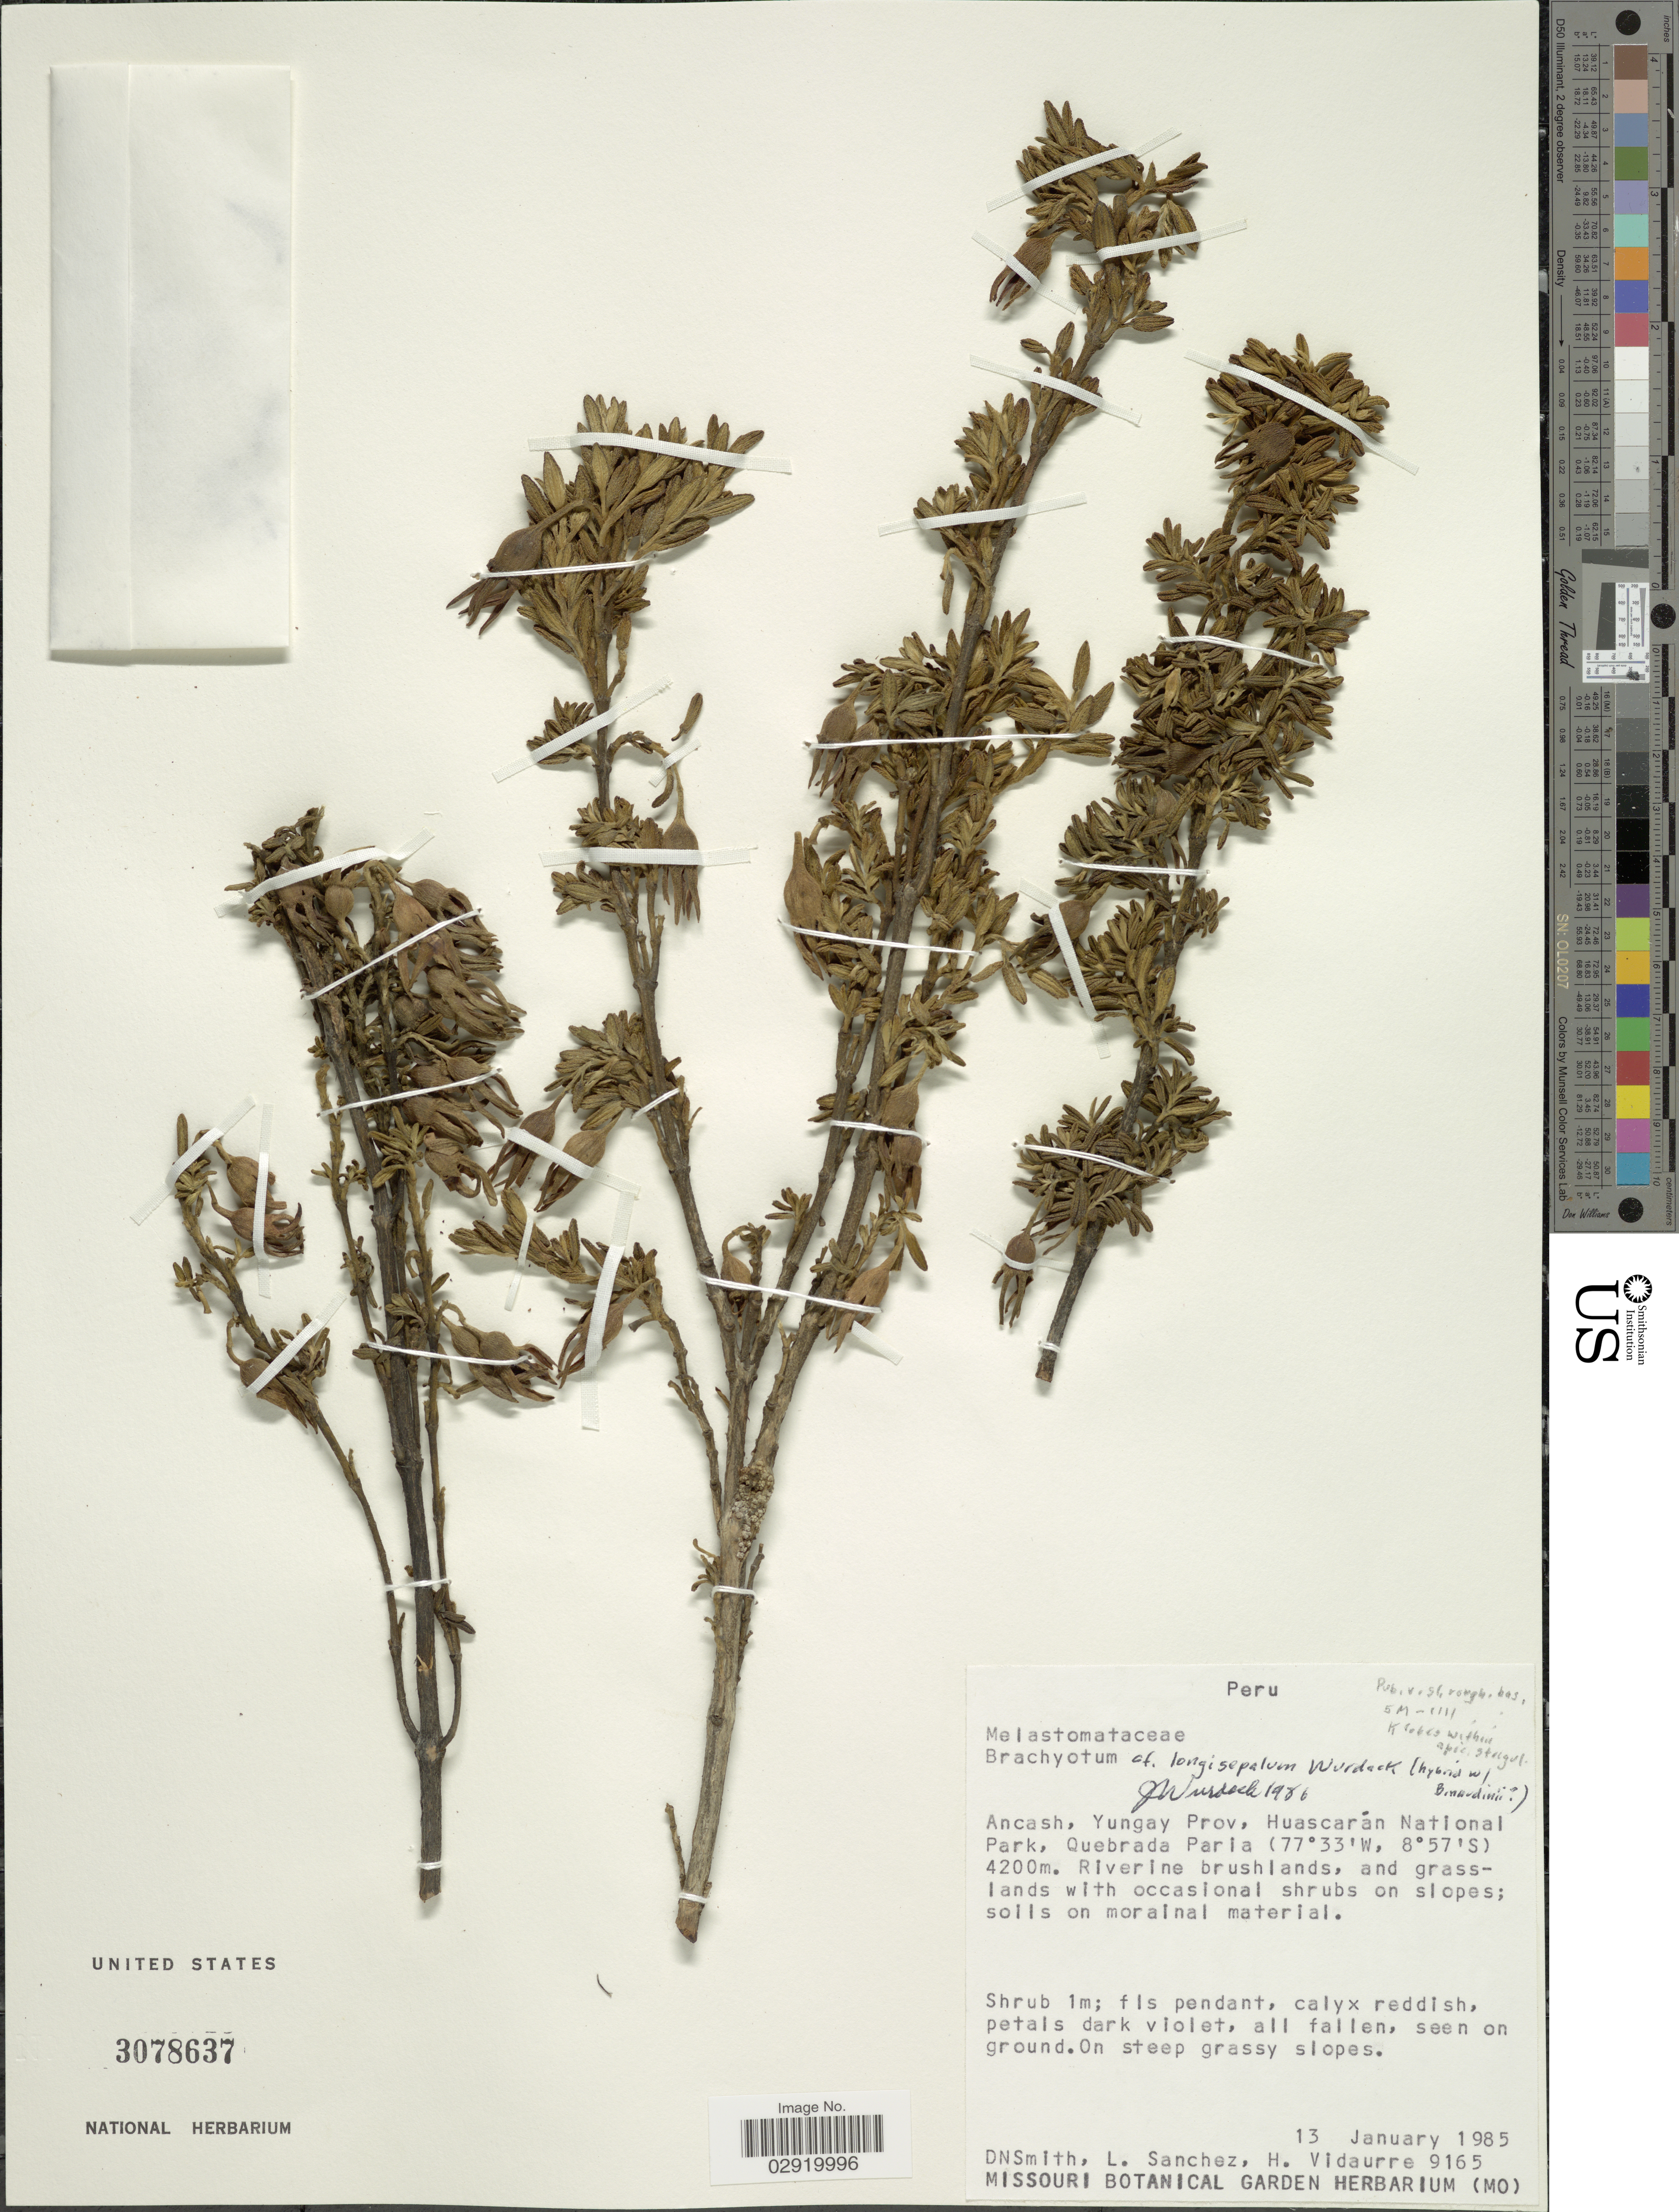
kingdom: Plantae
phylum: Tracheophyta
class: Magnoliopsida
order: Myrtales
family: Melastomataceae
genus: Brachyotum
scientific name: Brachyotum longisepalum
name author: Wurdack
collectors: D. Smith, L. Sanchez & H. Vidaurre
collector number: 9165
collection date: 1985-01-13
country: Peru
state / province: Ancash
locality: Yungay Prov, Huascarán National Park, Quebrada Paria.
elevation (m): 4200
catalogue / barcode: US 3078637